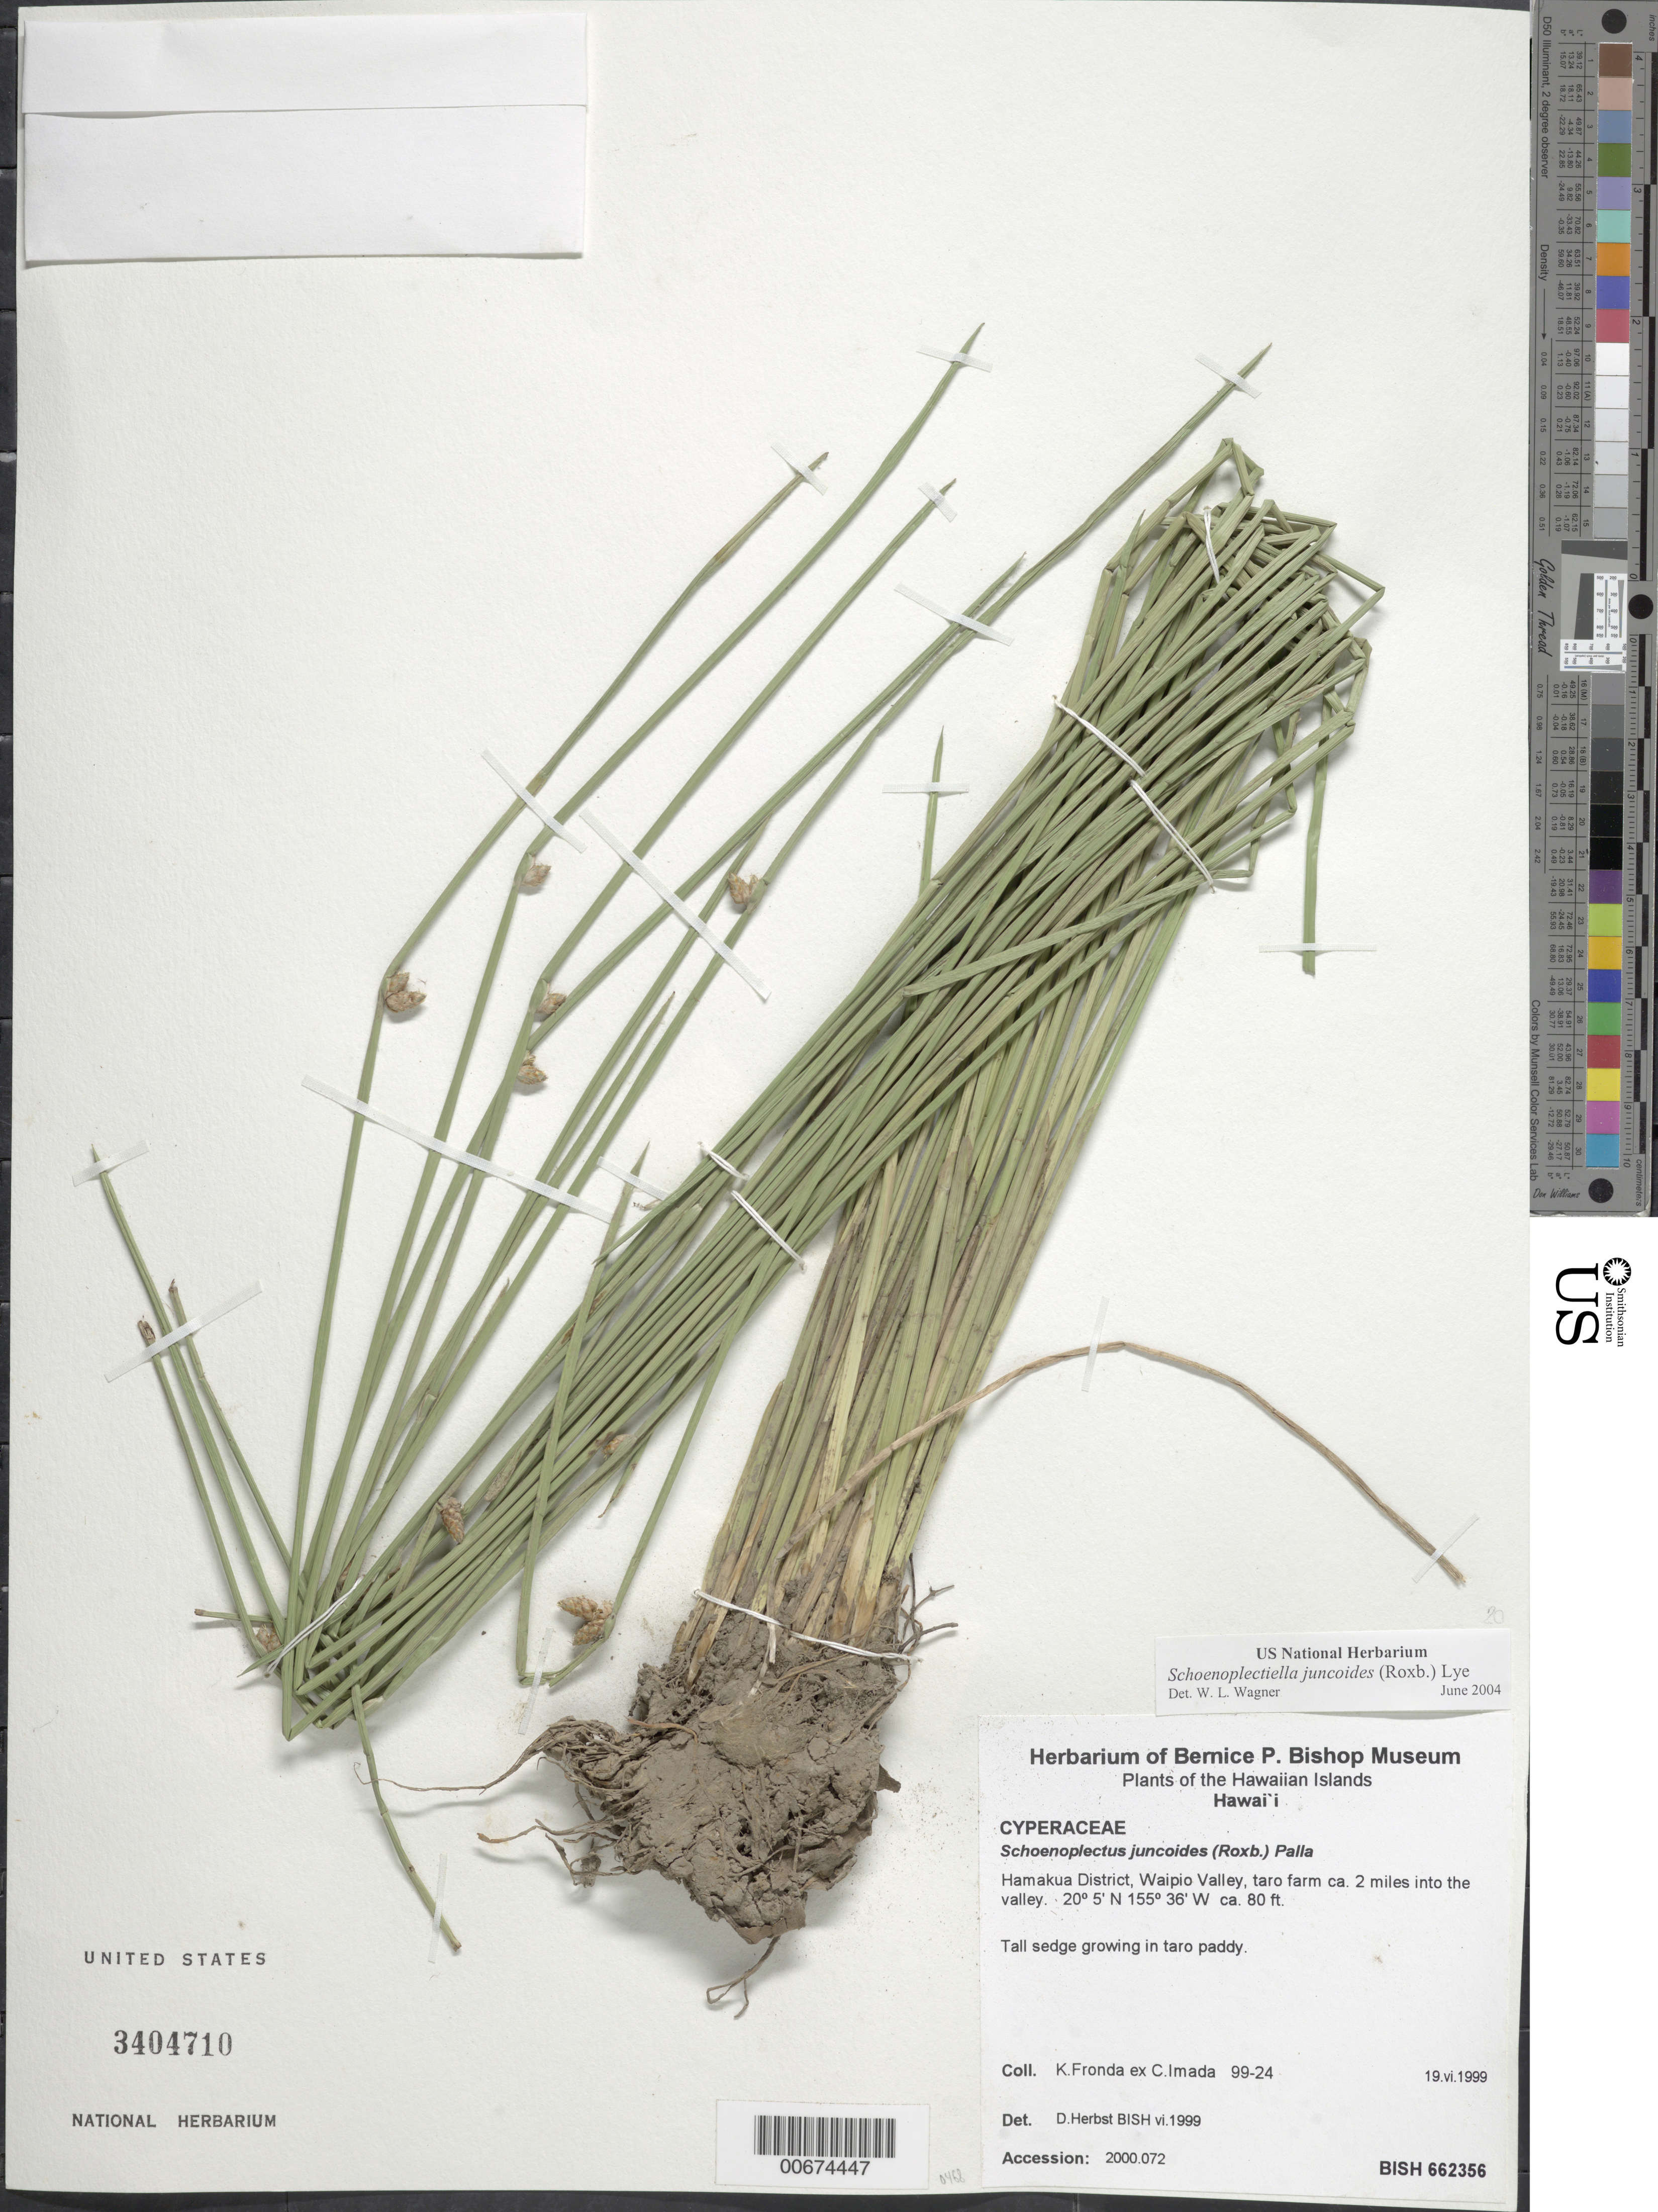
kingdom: Plantae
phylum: Tracheophyta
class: Liliopsida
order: Poales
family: Cyperaceae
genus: Schoenoplectiella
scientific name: Schoenoplectiella juncoides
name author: (Roxb.)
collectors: K. Fronda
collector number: Imada 99-24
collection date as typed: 19 Jun 1999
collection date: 1999-06-19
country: United States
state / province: Hawaii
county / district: Hawaii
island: Hawaii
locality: Hamakua Distr., Waipio Valley, taro farm ca. 2 miles into the valley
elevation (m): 24.4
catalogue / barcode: US 340710